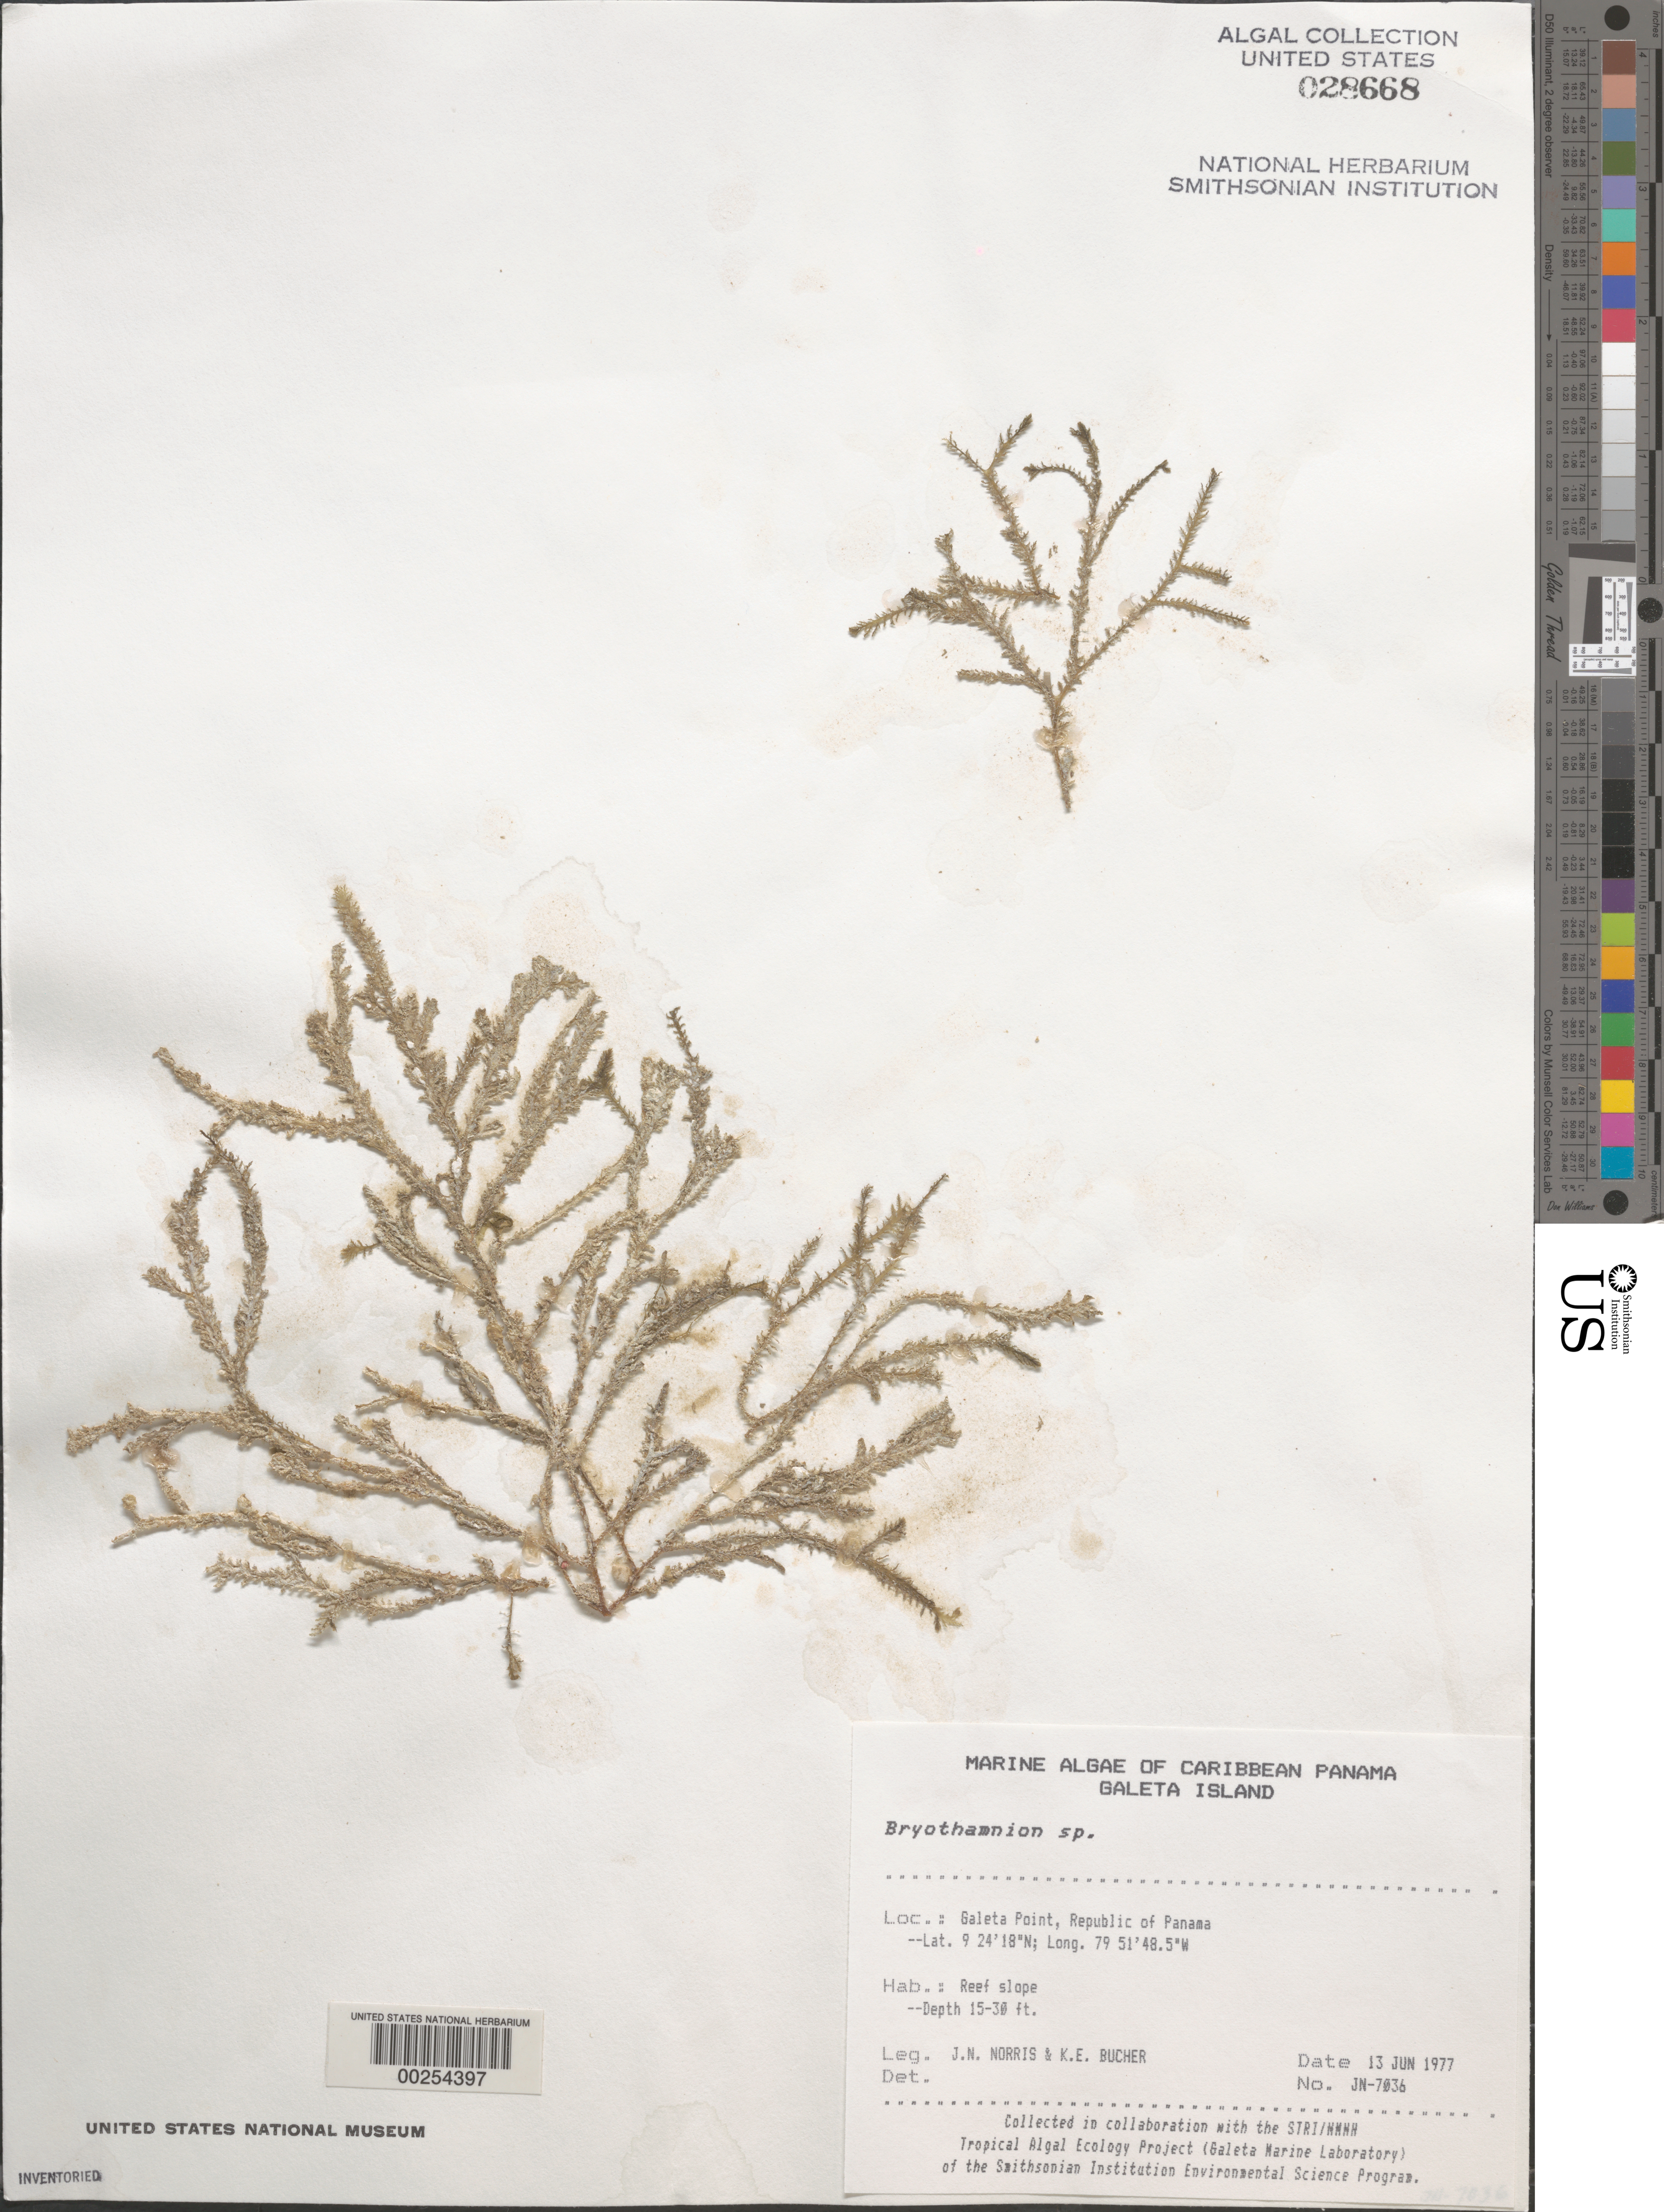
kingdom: Plantae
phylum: Rhodophyta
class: Florideophyceae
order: Ceramiales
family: Rhodomelaceae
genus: Bryothamnion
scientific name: Bryothamnion sp.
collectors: J. N. Norris & K. E. Bucher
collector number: JN-7036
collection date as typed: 13 Jun 1977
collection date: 1977-06-13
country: Panama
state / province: Colón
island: Galeta Island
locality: Galeta Point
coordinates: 9 24' 18" N, 79 51' 48.5" W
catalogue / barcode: US 28668